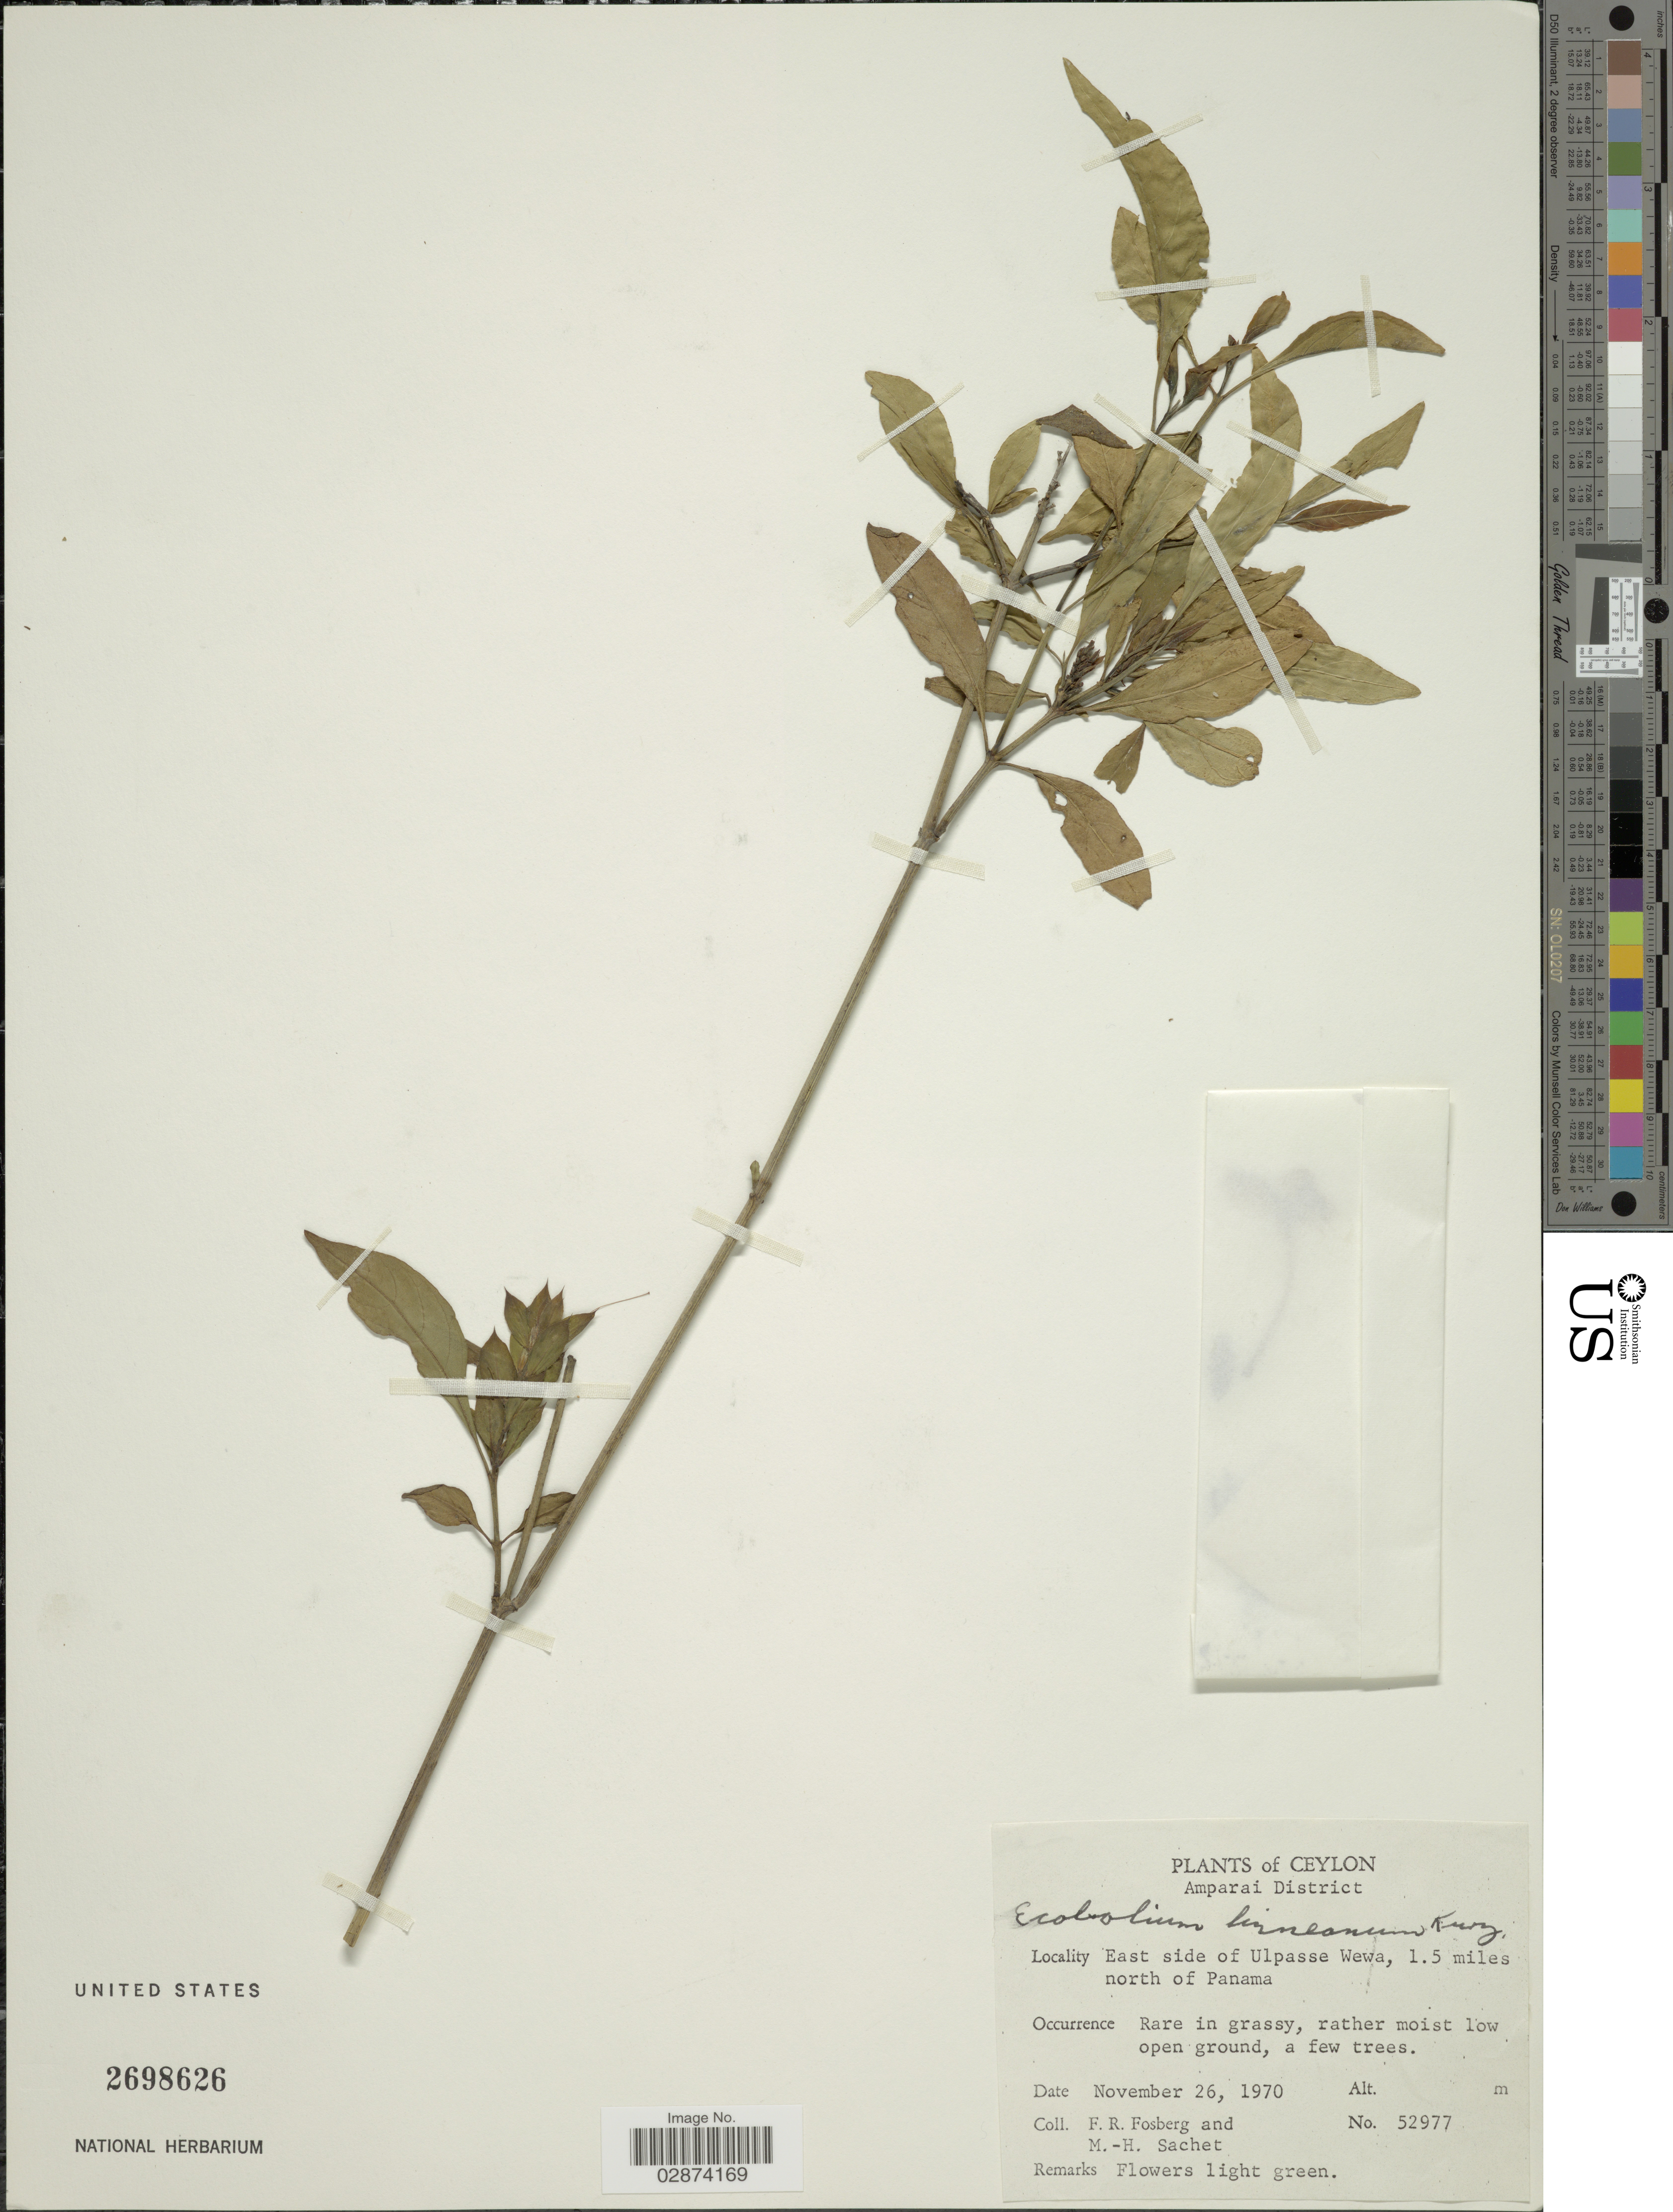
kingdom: Plantae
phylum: Tracheophyta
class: Magnoliopsida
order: Lamiales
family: Acanthaceae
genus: Ecbolium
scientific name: Ecbolium ligustrinum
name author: (Vahl) Vollesen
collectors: F. R. Fosberg & M.-H. Sachet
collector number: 52977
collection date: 1970-11-26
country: Sri Lanka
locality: Ceylon. Amparai District. East side of Ulpasse Wewa, 1.5 miles north of Panama.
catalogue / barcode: US 2698626